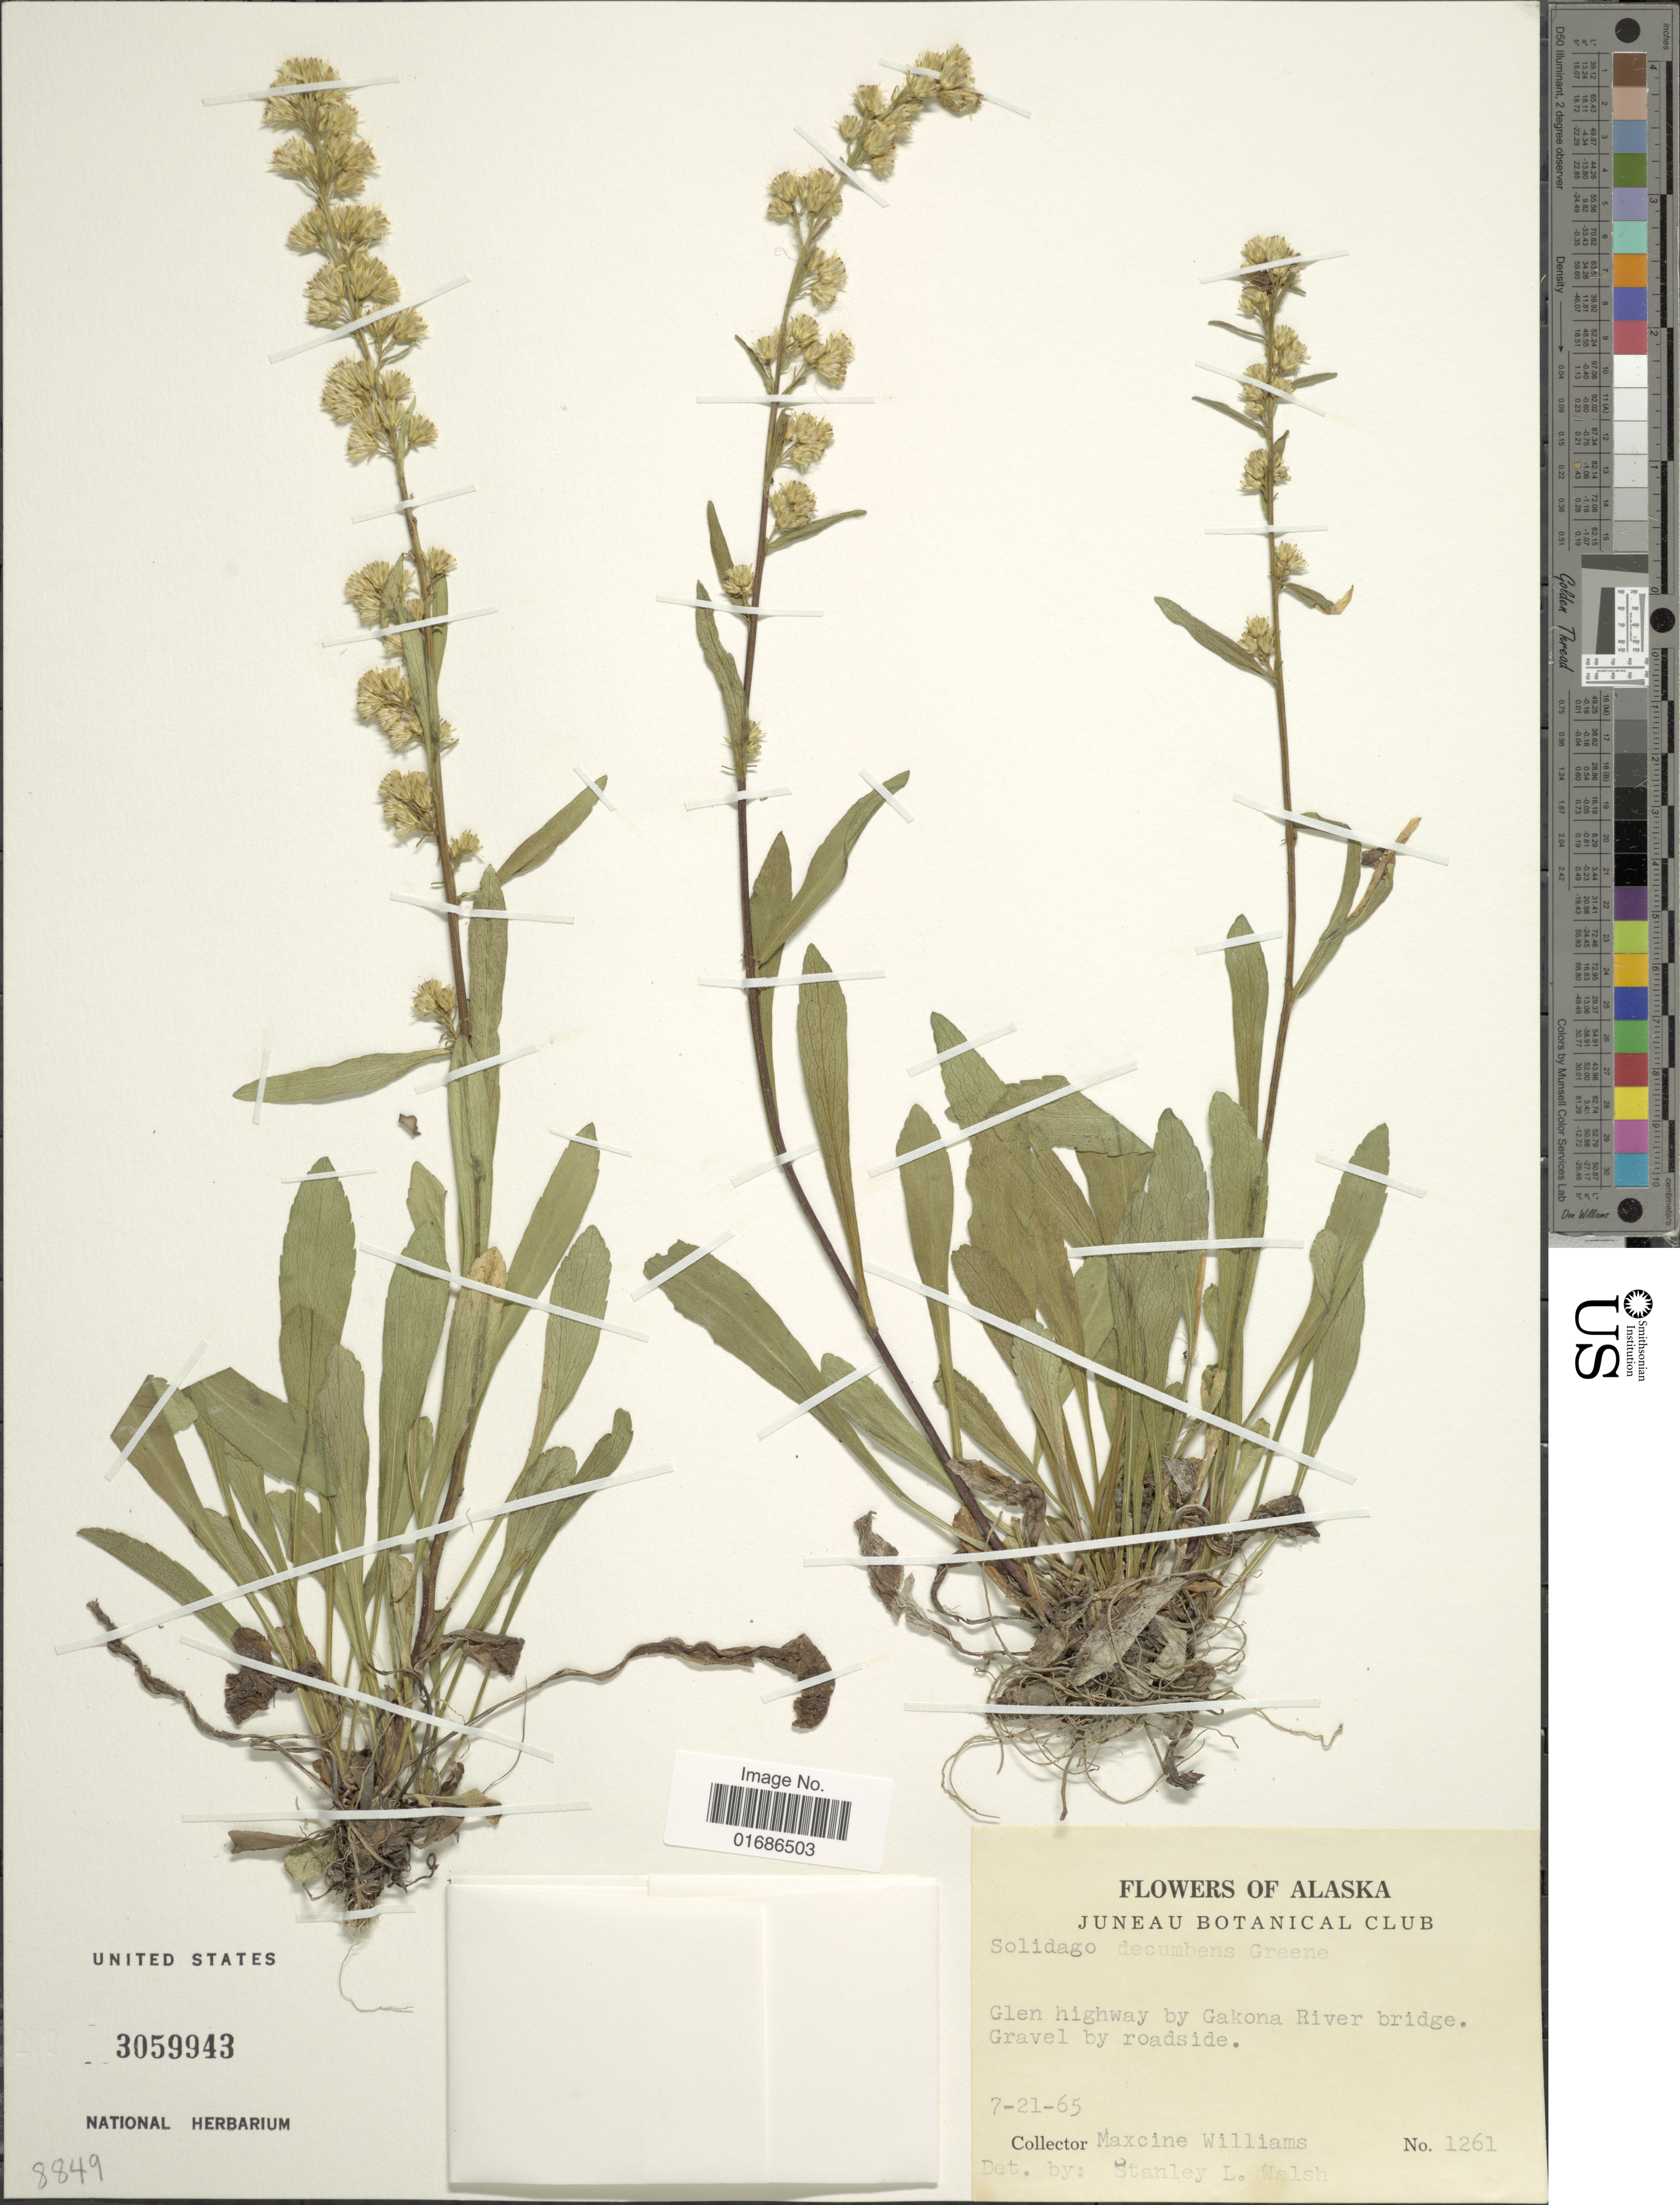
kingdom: Plantae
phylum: Tracheophyta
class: Magnoliopsida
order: Asterales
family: Asteraceae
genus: Solidago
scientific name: Solidago decumbens var. oreophila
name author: (Rydb.) Fernald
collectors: Mr. Williams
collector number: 1261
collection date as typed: Transcribed d/m/y: 21/7/65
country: United States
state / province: Alaska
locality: Glen highway by Gakona River bridge. Gravel by roadside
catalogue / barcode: US 3059943